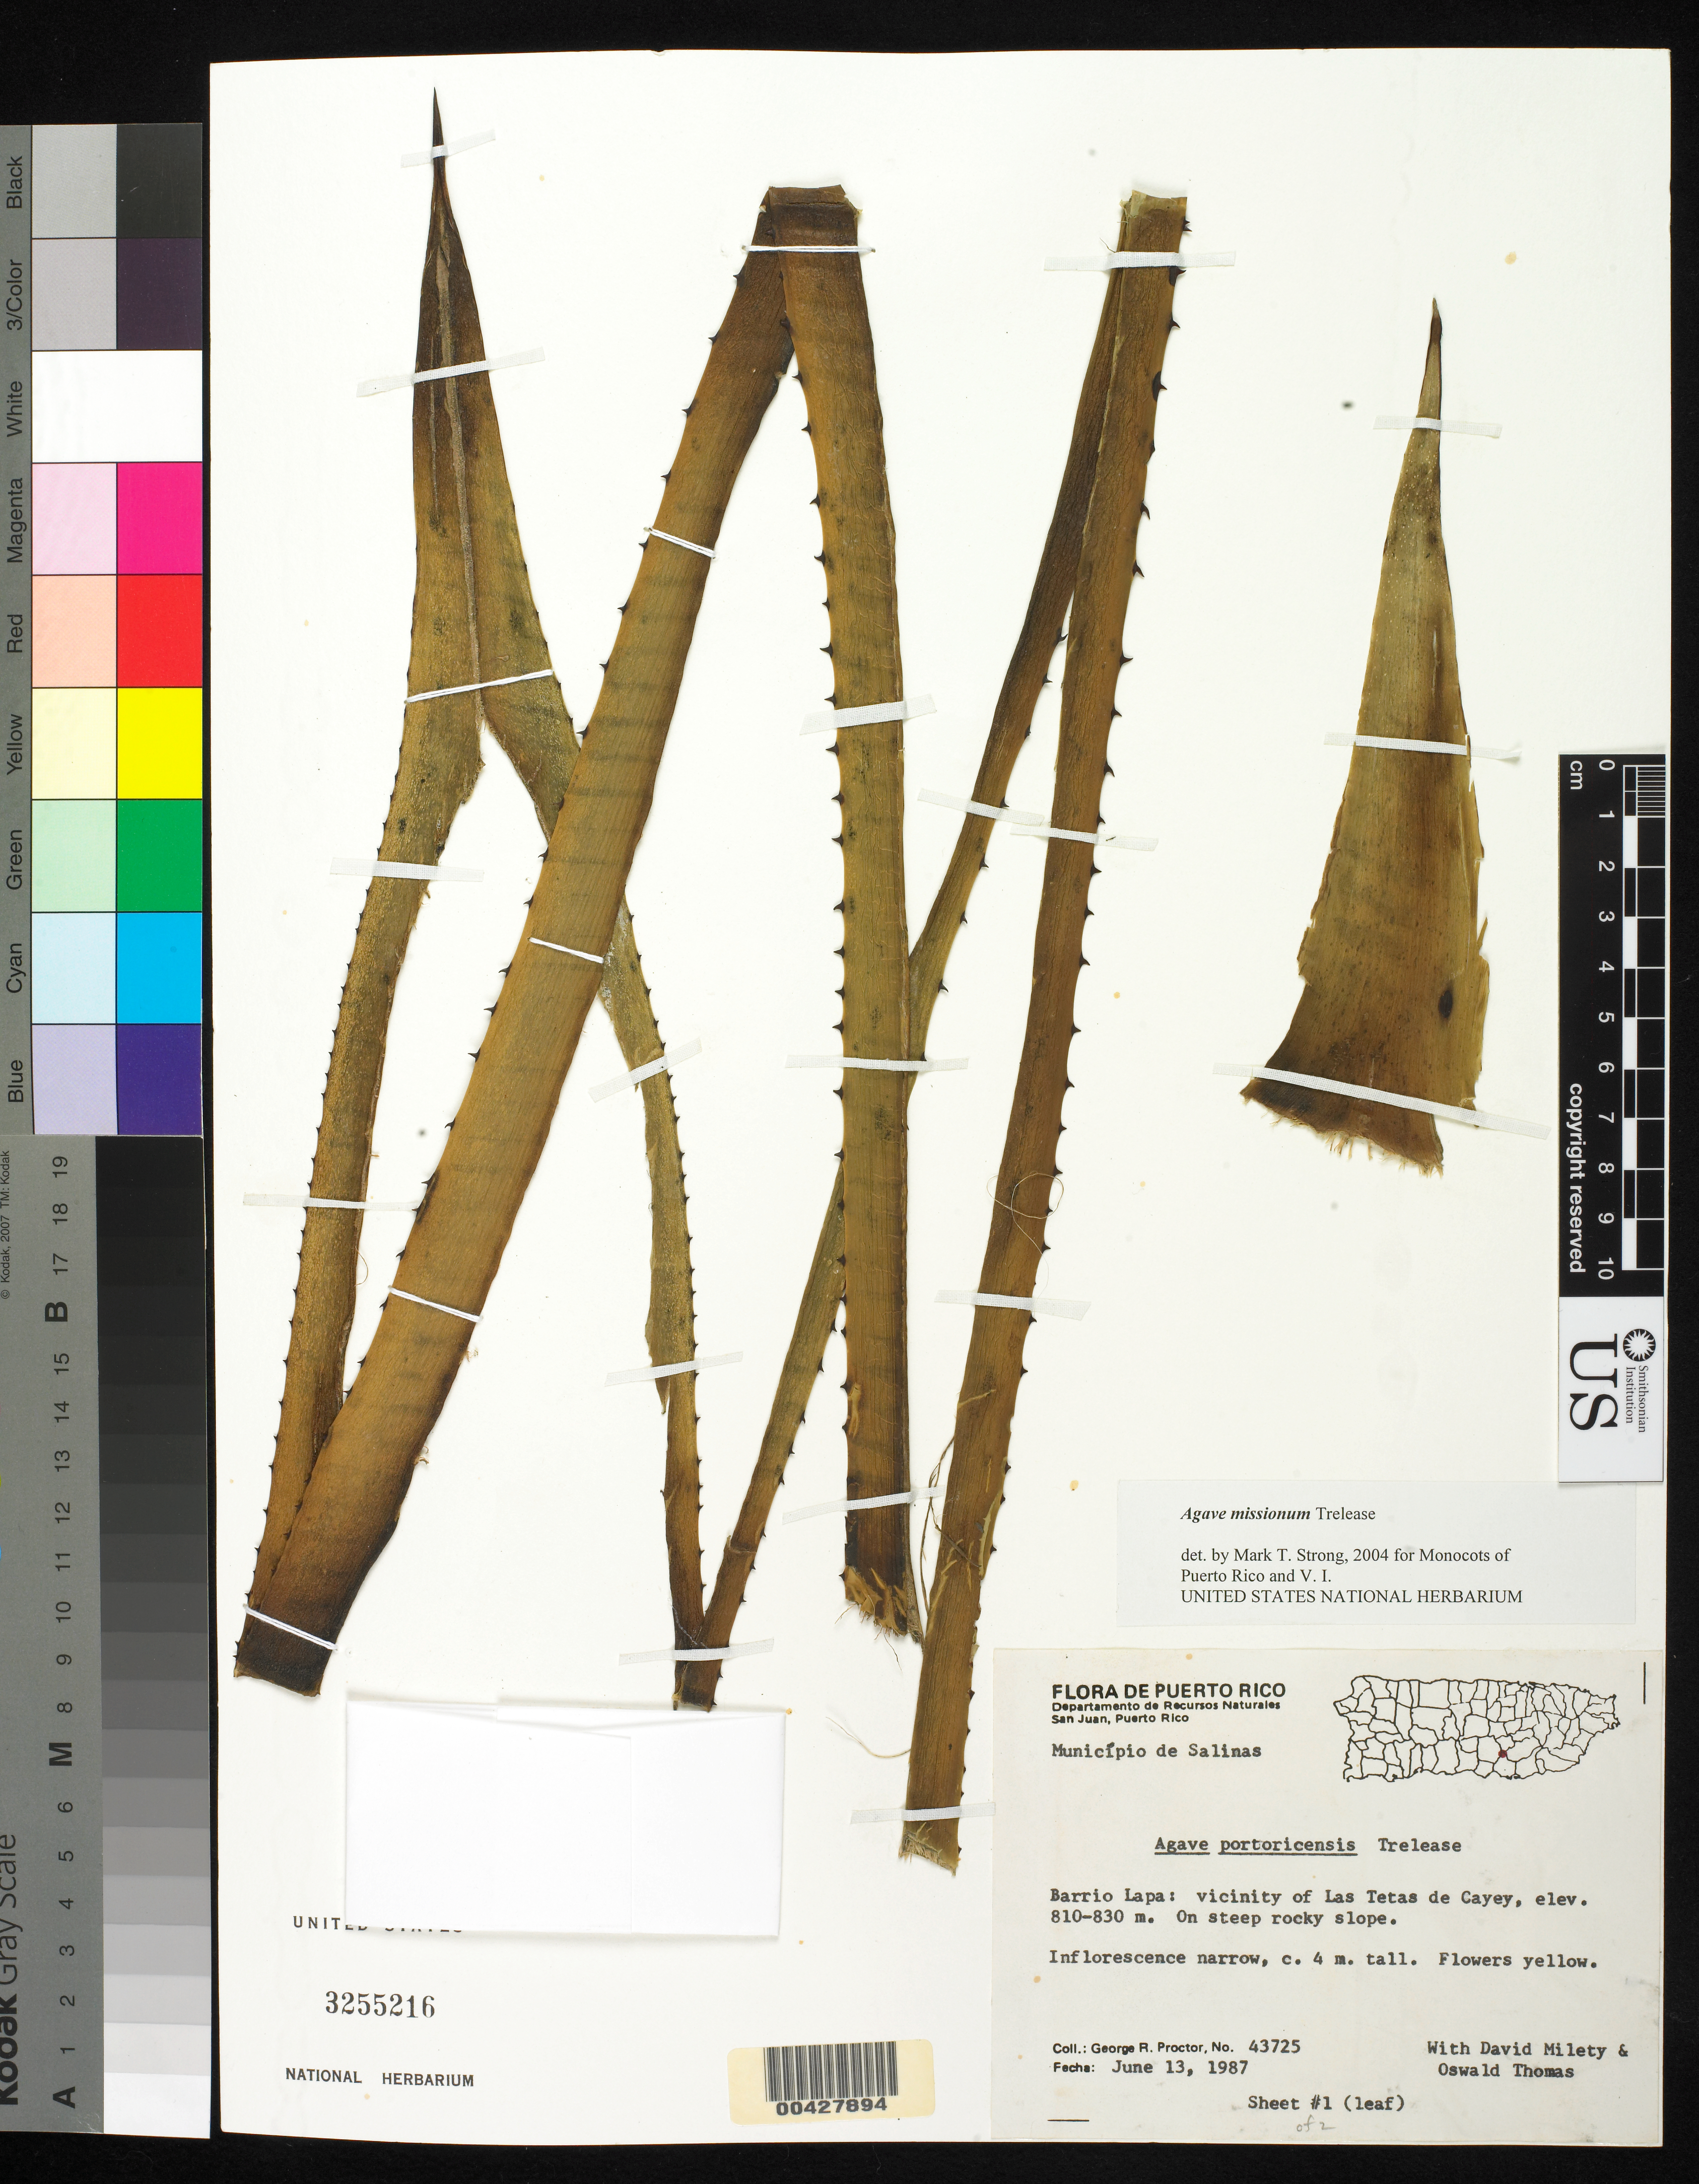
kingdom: Plantae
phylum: Tracheophyta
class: Liliopsida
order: Asparagales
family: Asparagaceae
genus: Agave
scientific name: Agave portoricensis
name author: Trel.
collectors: G. R. Proctor, D. Milety & O. Thomas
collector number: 43725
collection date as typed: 13 Jun 1987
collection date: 1987-06-13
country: Puerto Rico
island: Greater Antilles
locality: Las tetas de cayey, barrio lapa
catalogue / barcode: US 3255216